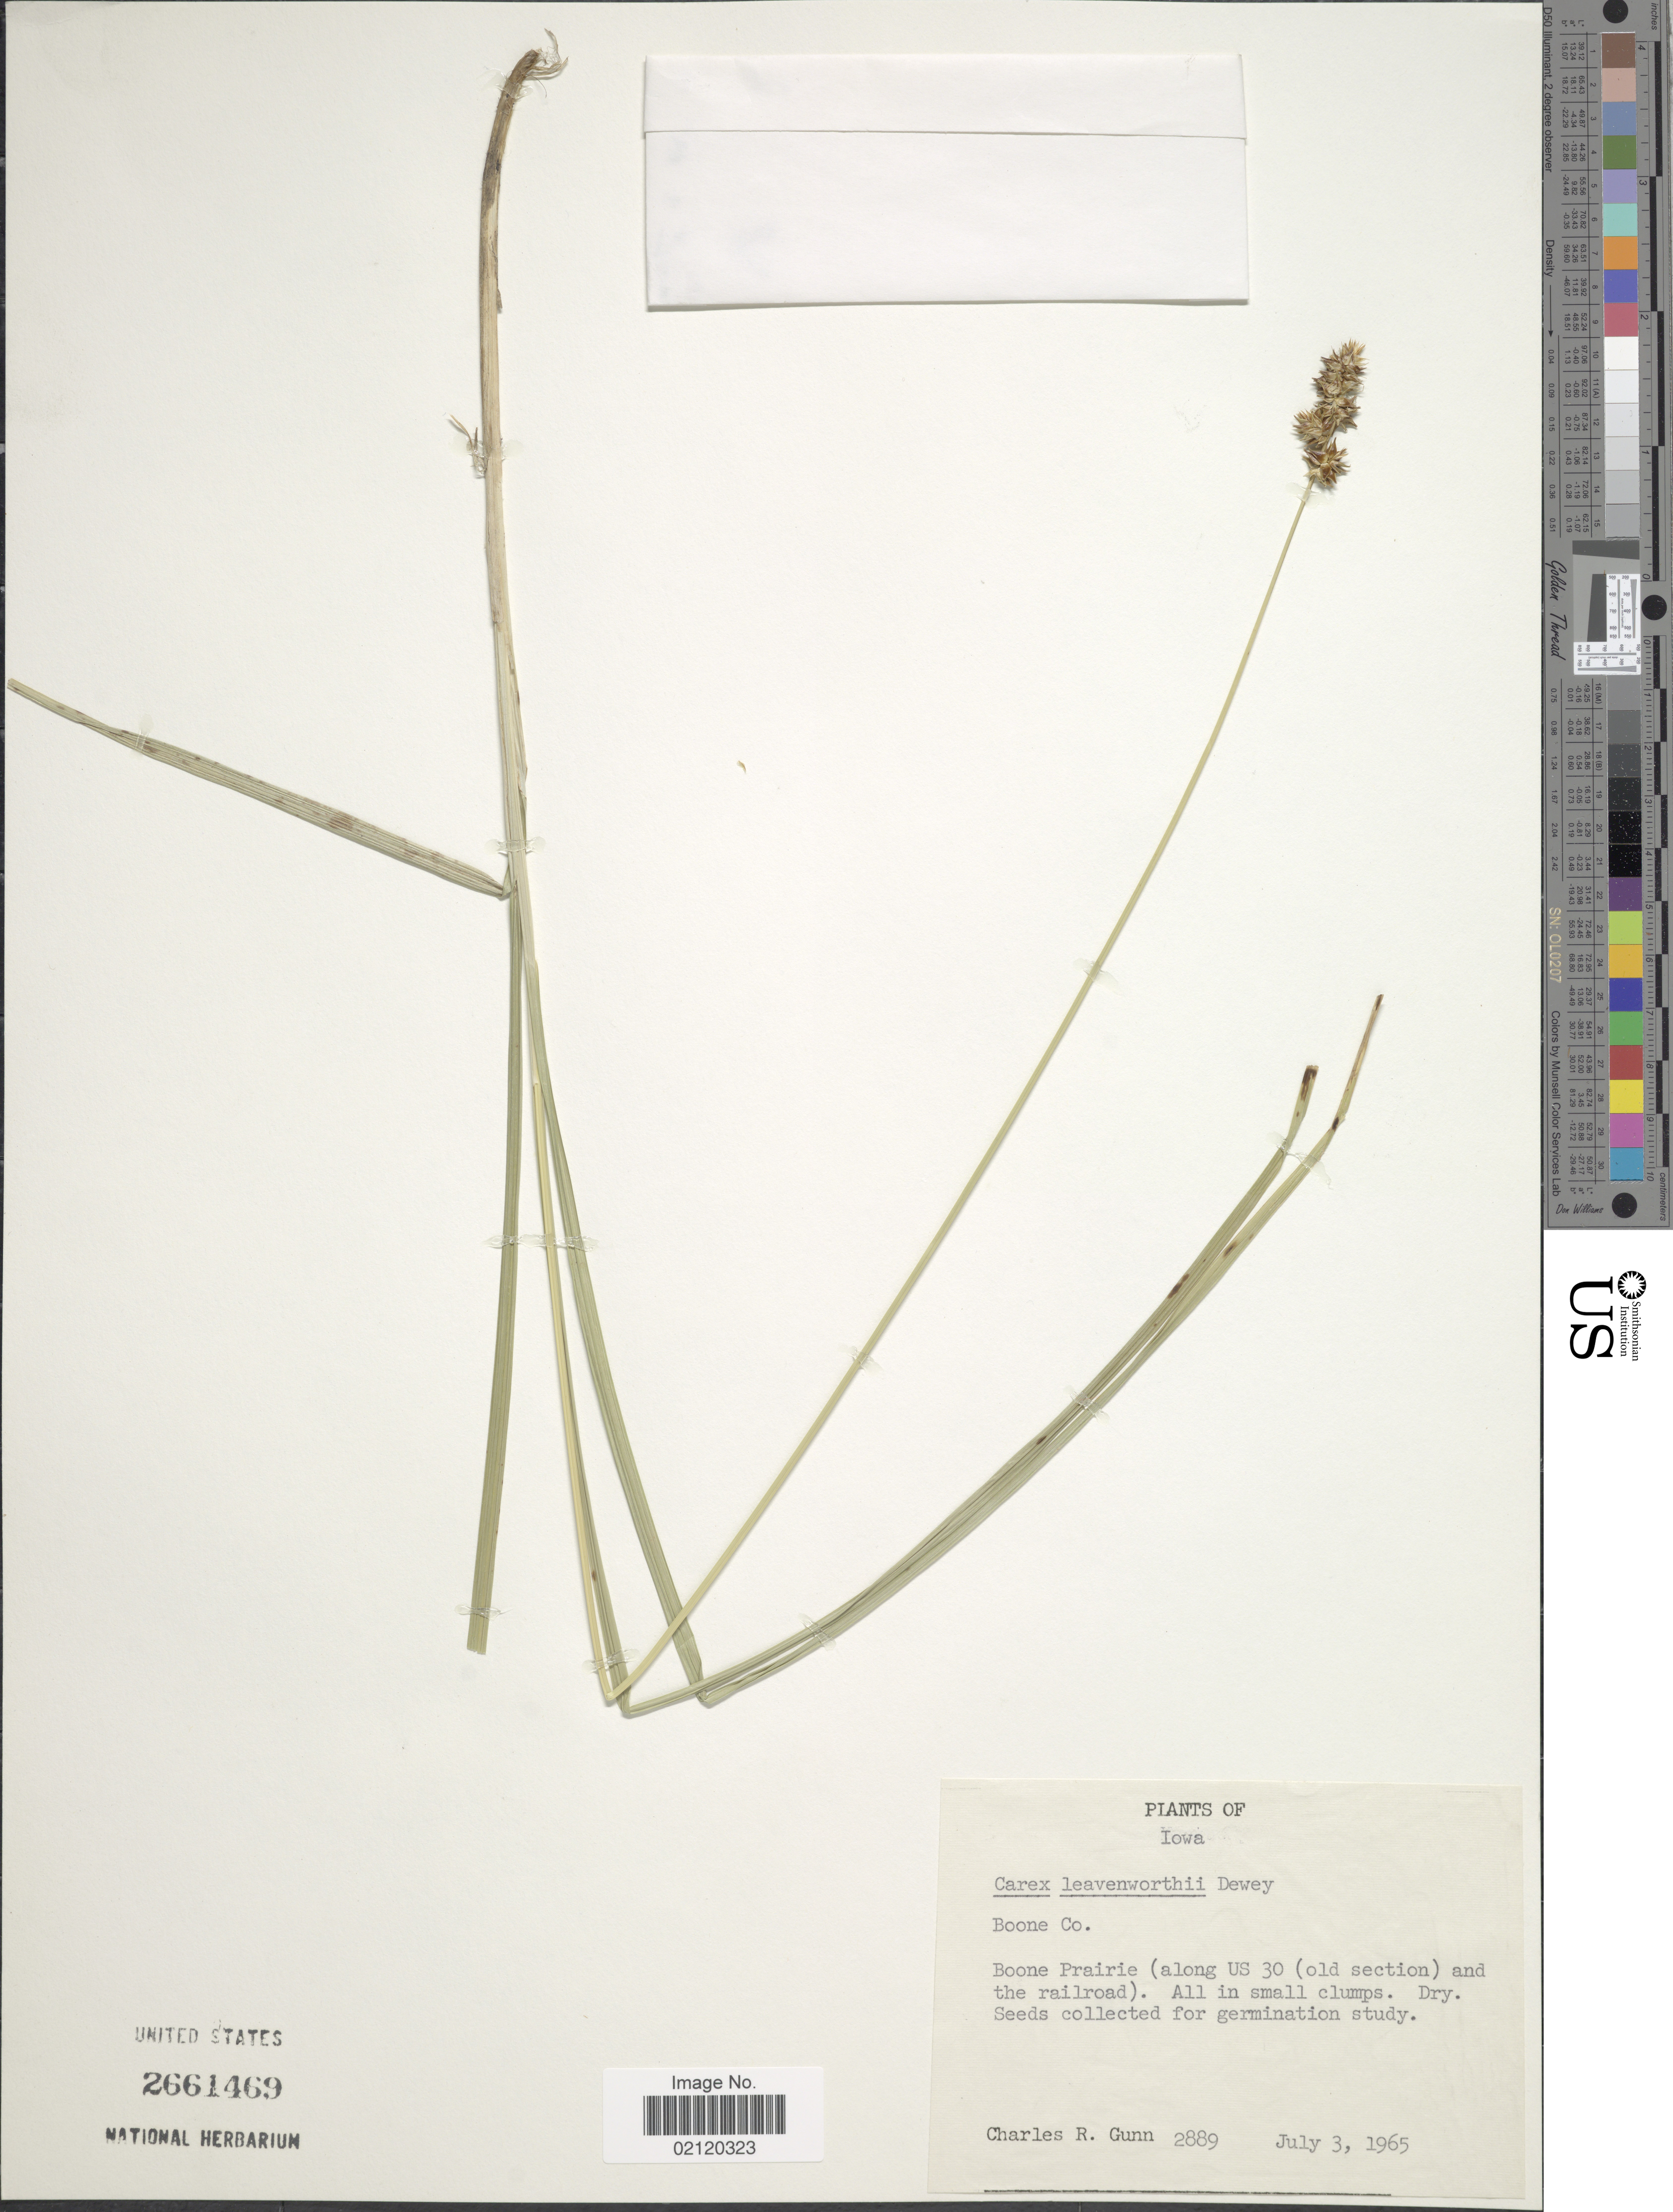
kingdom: Plantae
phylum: Tracheophyta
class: Liliopsida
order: Poales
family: Cyperaceae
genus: Carex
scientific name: Carex leavenworthii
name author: Dewey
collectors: C. R. Gunn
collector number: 2889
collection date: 1965-07-03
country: United States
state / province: Iowa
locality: Boone Prairie (along US 30 (old section) and the railroad)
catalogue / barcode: US 2661469